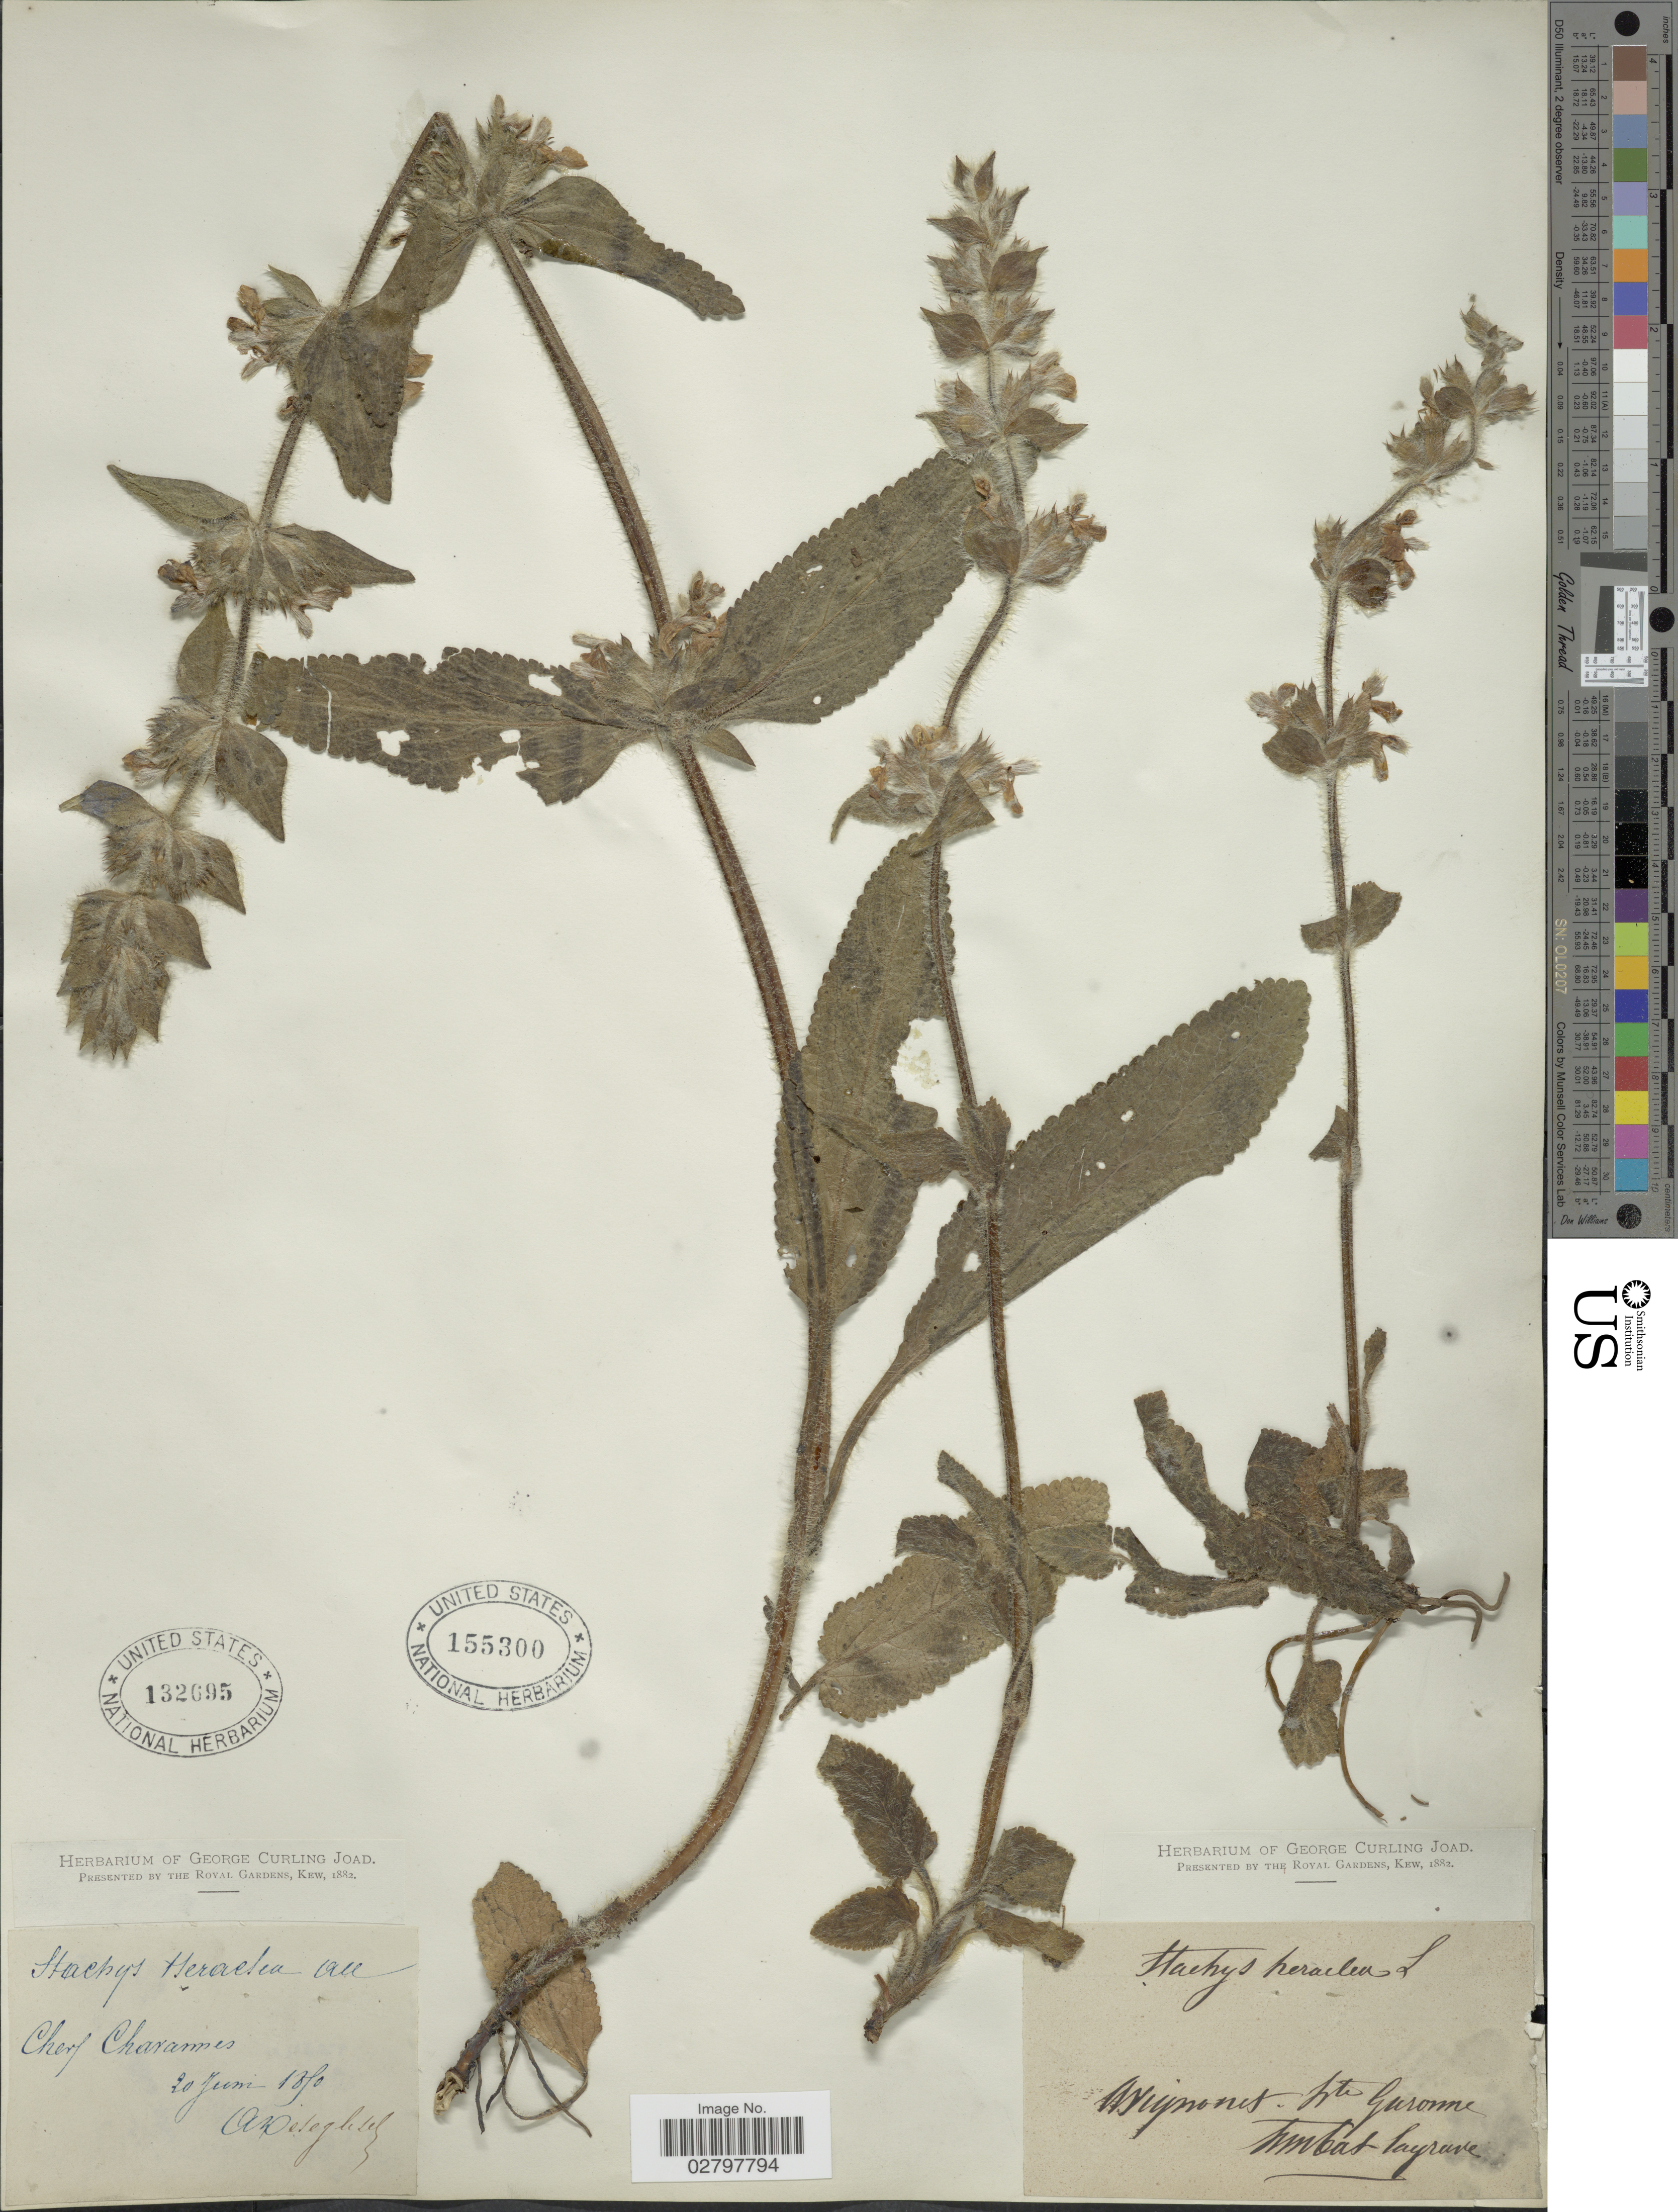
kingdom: Plantae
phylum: Tracheophyta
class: Magnoliopsida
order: Lamiales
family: Lamiaceae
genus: Stachys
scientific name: Stachys heraclea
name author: All.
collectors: ex herb. George Curling Joad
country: France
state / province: Occitanie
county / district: Haute-Garonne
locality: Wiynones Haute-Garonne Umbat layrave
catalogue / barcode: US 155300-2